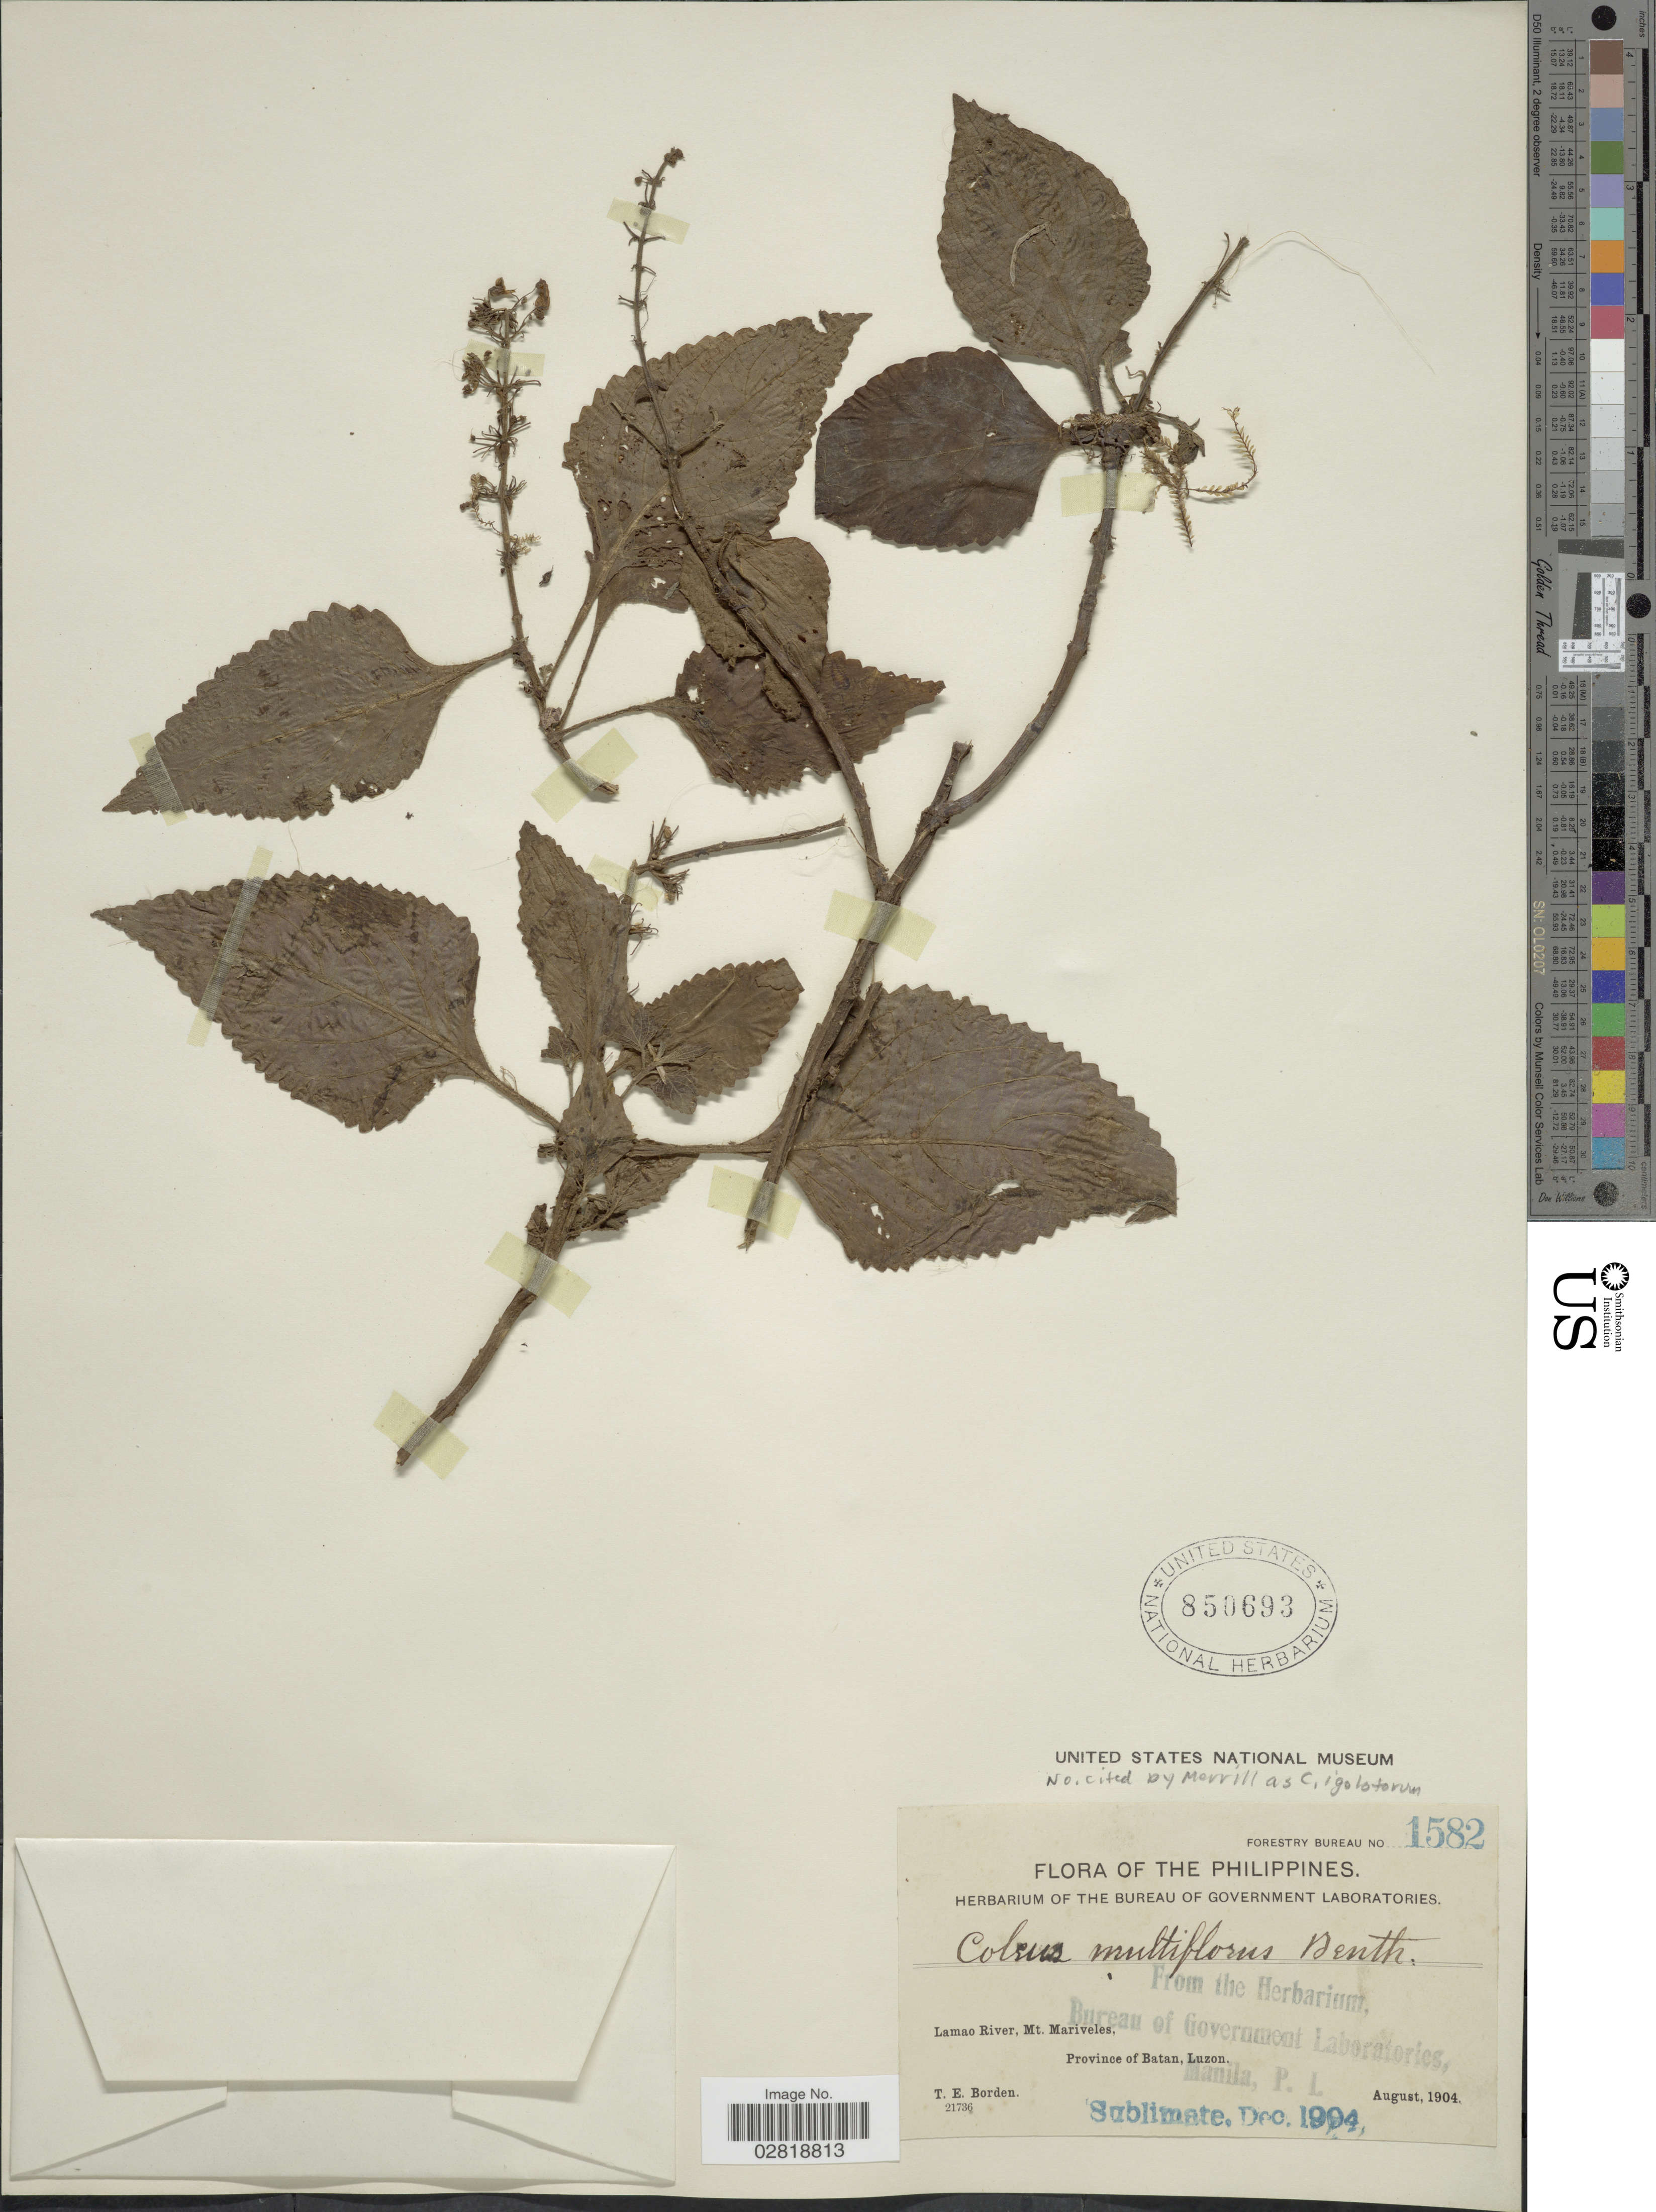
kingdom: Plantae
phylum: Tracheophyta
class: Magnoliopsida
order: Lamiales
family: Lamiaceae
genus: Plectranthus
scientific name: Plectranthus scutellarioides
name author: (L.) R. Br.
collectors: T. E. Borden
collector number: Forestry Bureau 1582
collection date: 1904-08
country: Philippines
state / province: Cagayan Valley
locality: Lamao River, Mt. Mariveles, Province of Batan, Luzon.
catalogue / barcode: US 850693